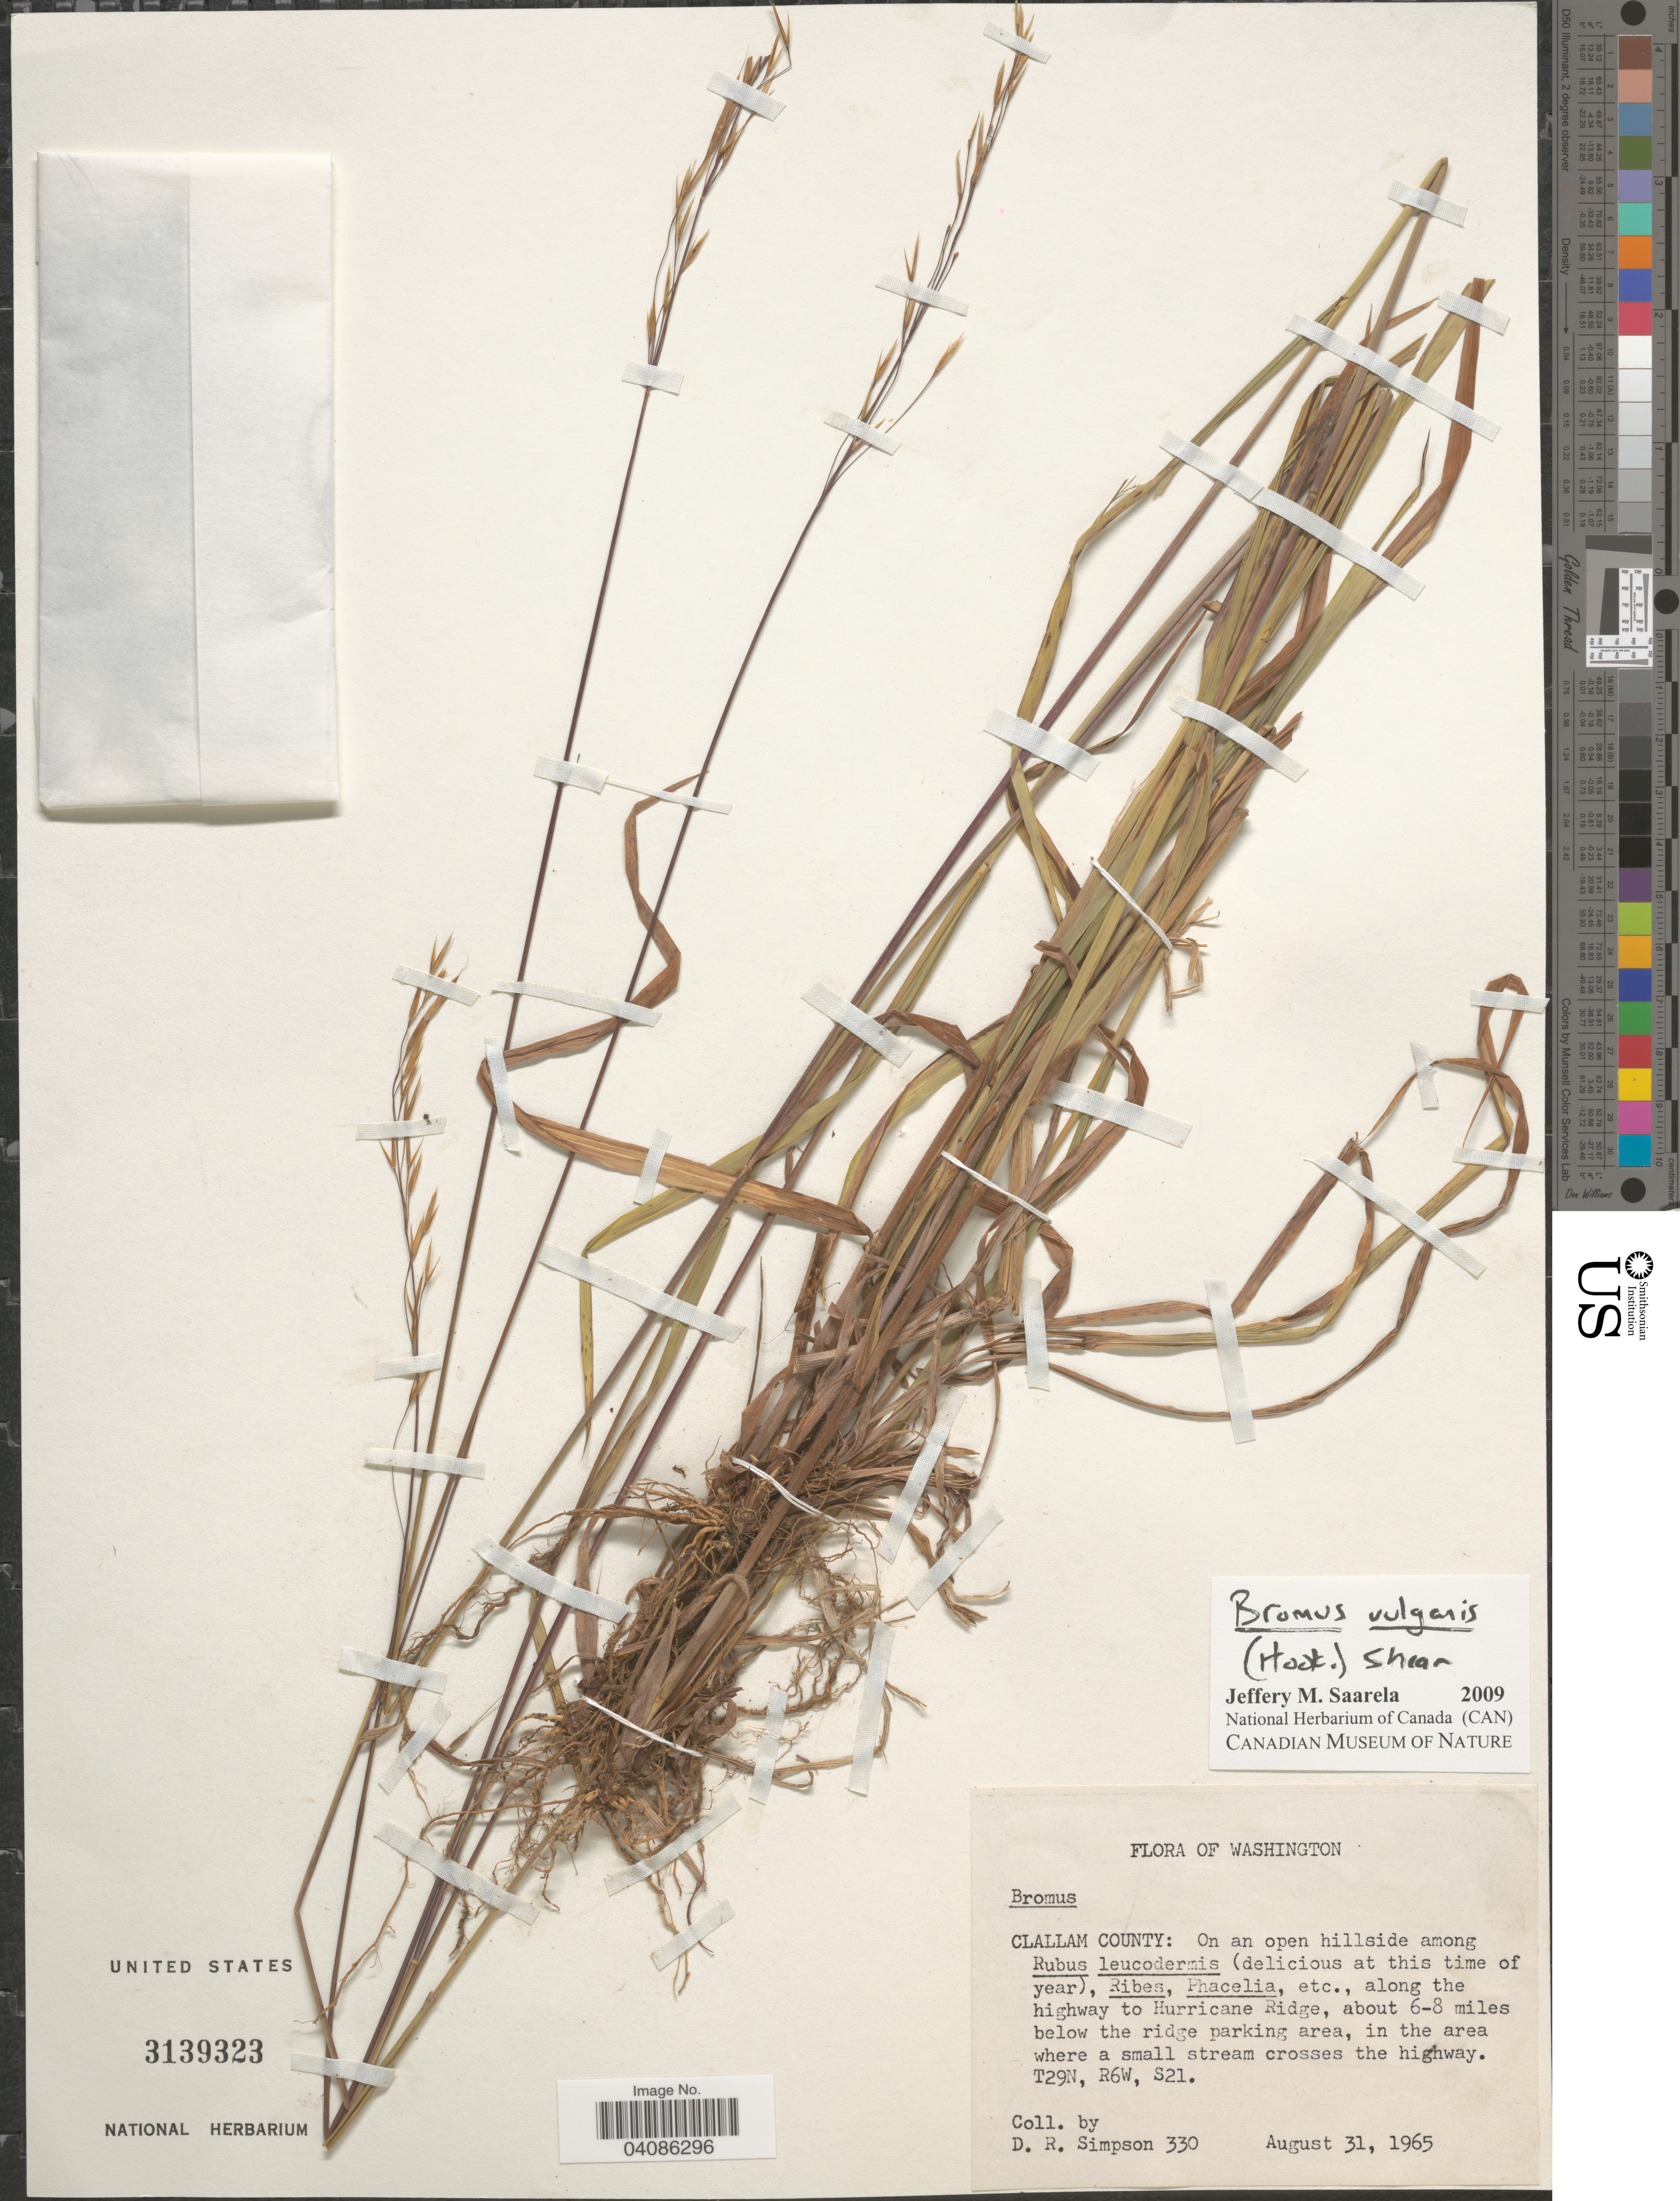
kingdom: Plantae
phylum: Tracheophyta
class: Liliopsida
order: Poales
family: Poaceae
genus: Bromus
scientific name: Bromus vulgaris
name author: (Hook.) Shear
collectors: D. R. Simpson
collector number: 330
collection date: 1965-08-31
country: United States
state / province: Washington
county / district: Clallam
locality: Clallam County: On an open hillside, along the highway to Hurricane Ridge, about 6-8 miles below the ridge parking area, in the area where a small stream crosses the highway. T29N, R6W, S21.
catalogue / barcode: US 3139323